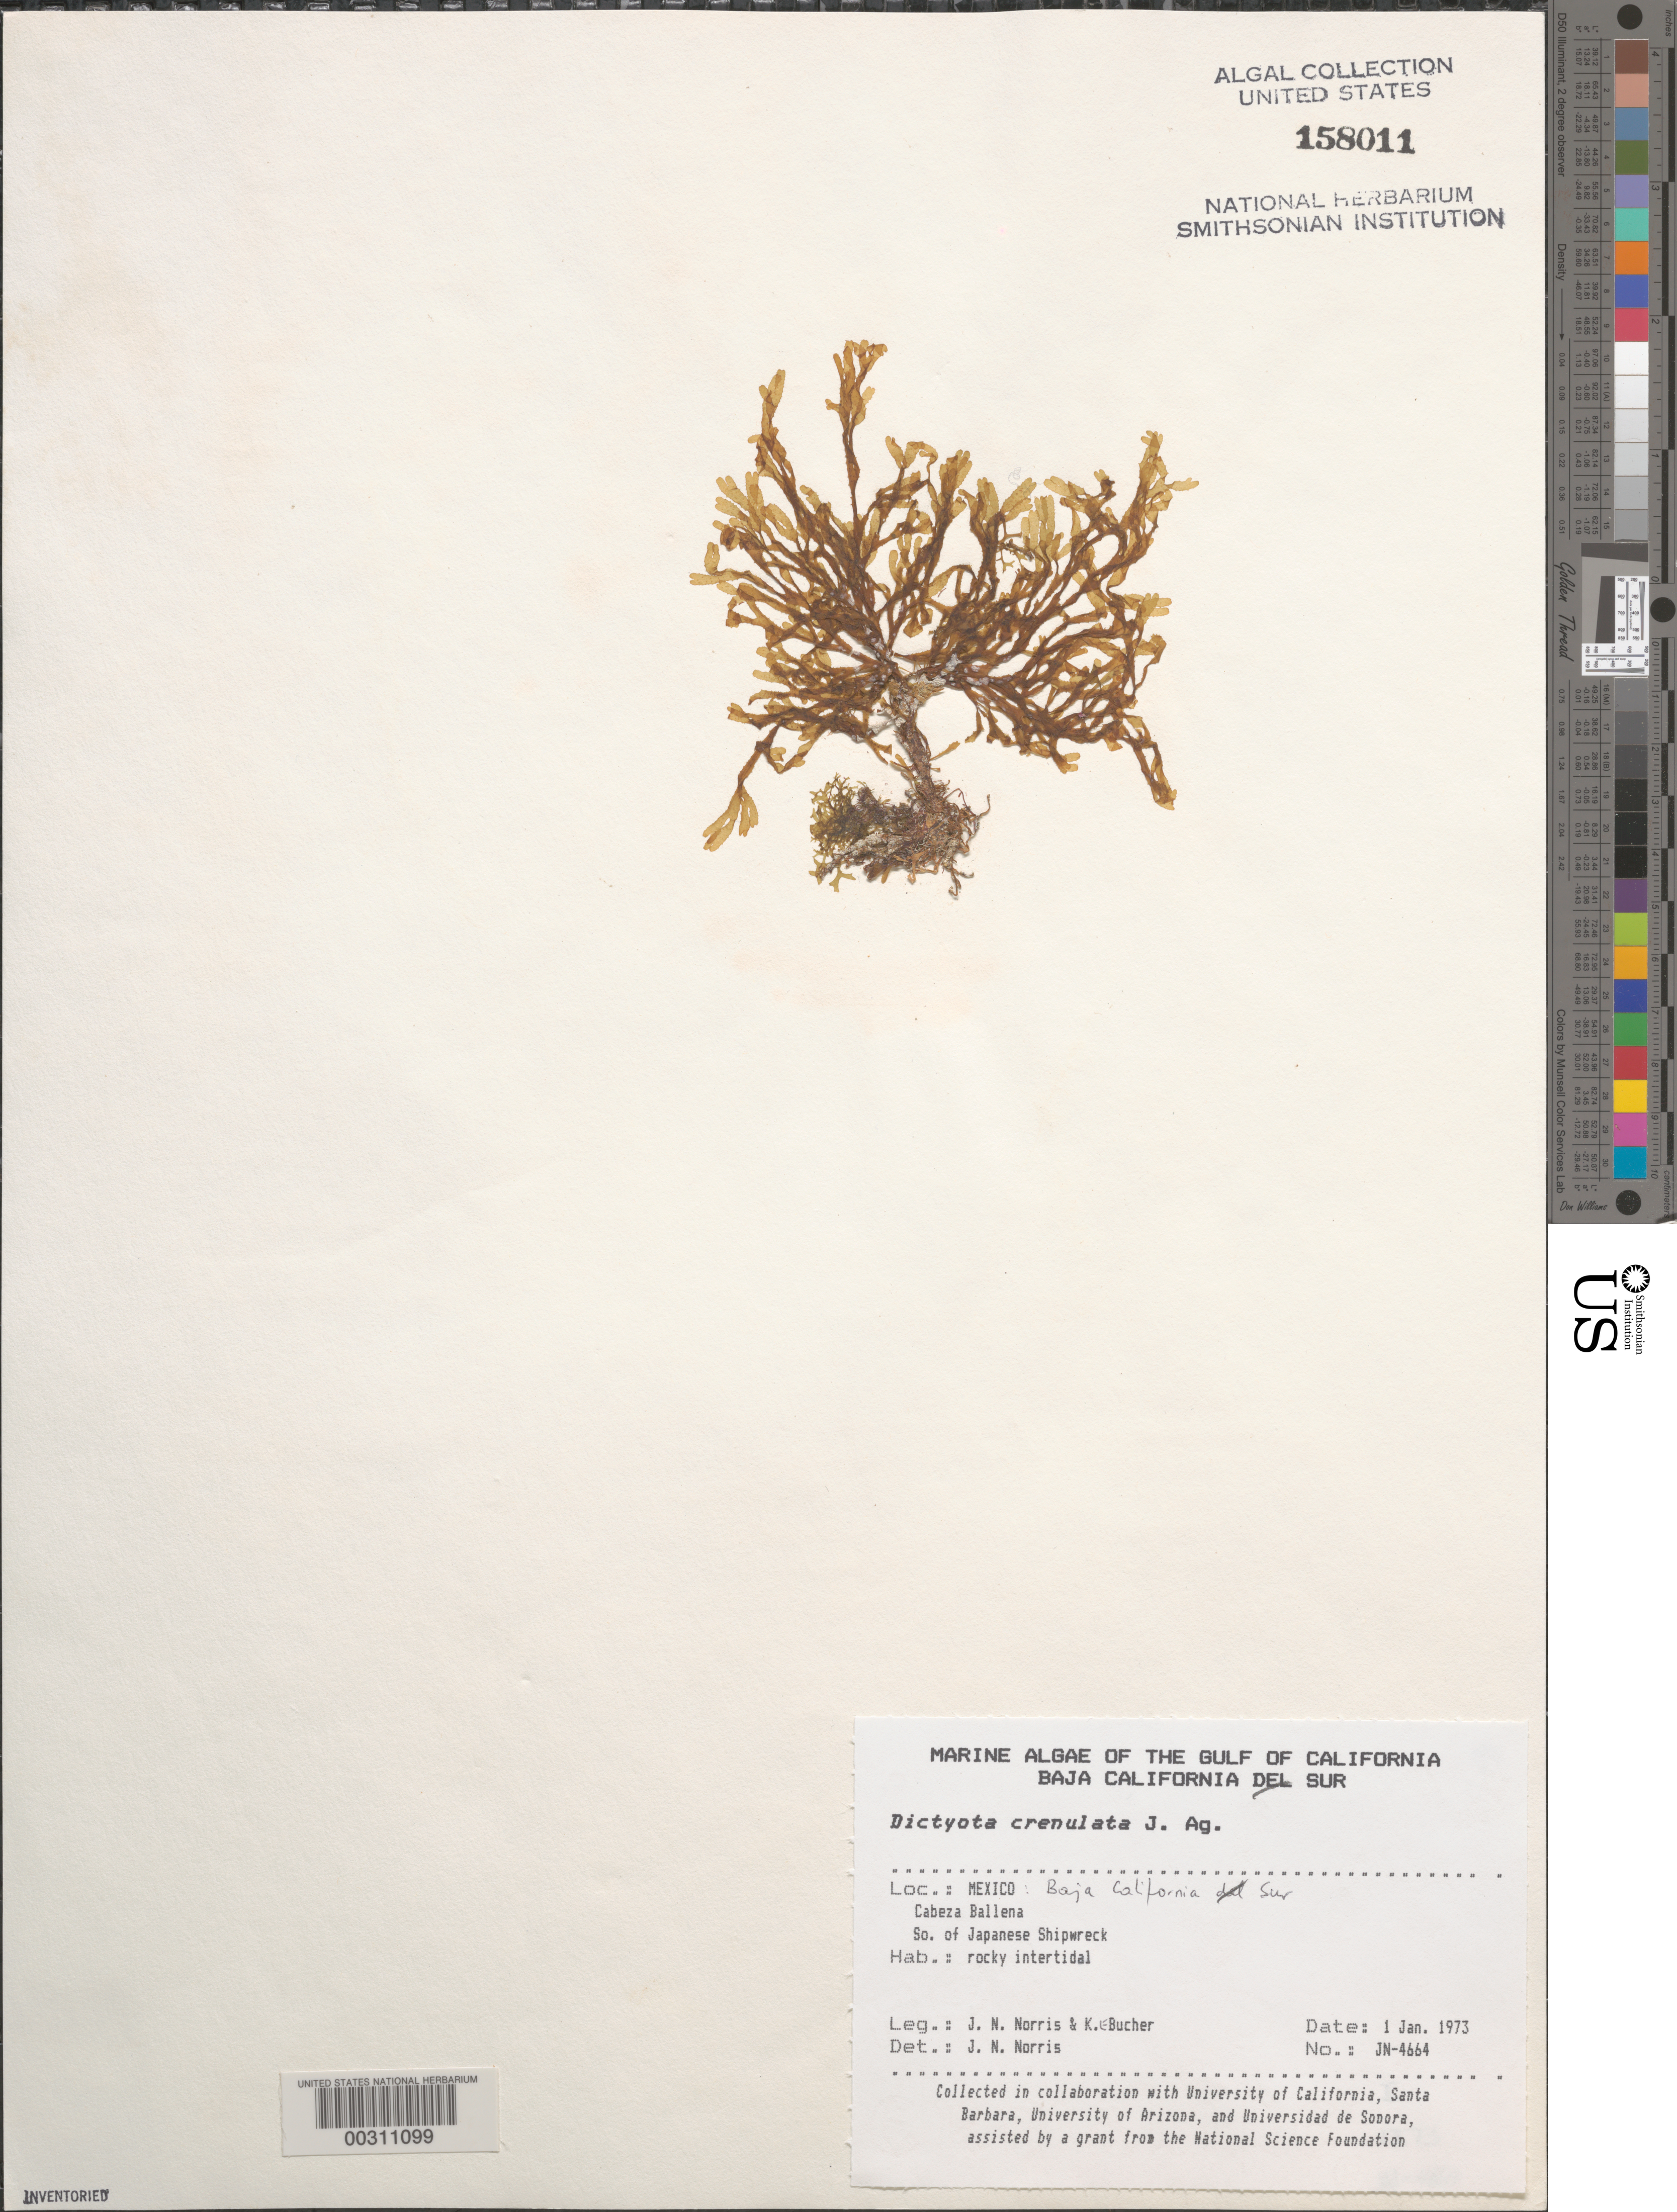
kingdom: Chromista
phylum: Ochrophyta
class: Phaeophyceae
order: Dictyotales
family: Dictyotaceae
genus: Dictyota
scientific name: Dictyota crenulata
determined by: Norris, James N.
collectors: J. N. Norris & K. E. Bucher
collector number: JN-4664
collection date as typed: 01 Jan 1973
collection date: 1973-01-01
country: Mexico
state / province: Baja California Sur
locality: Cabeza Ballena, south of Japanese shipwreck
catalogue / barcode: US 158011